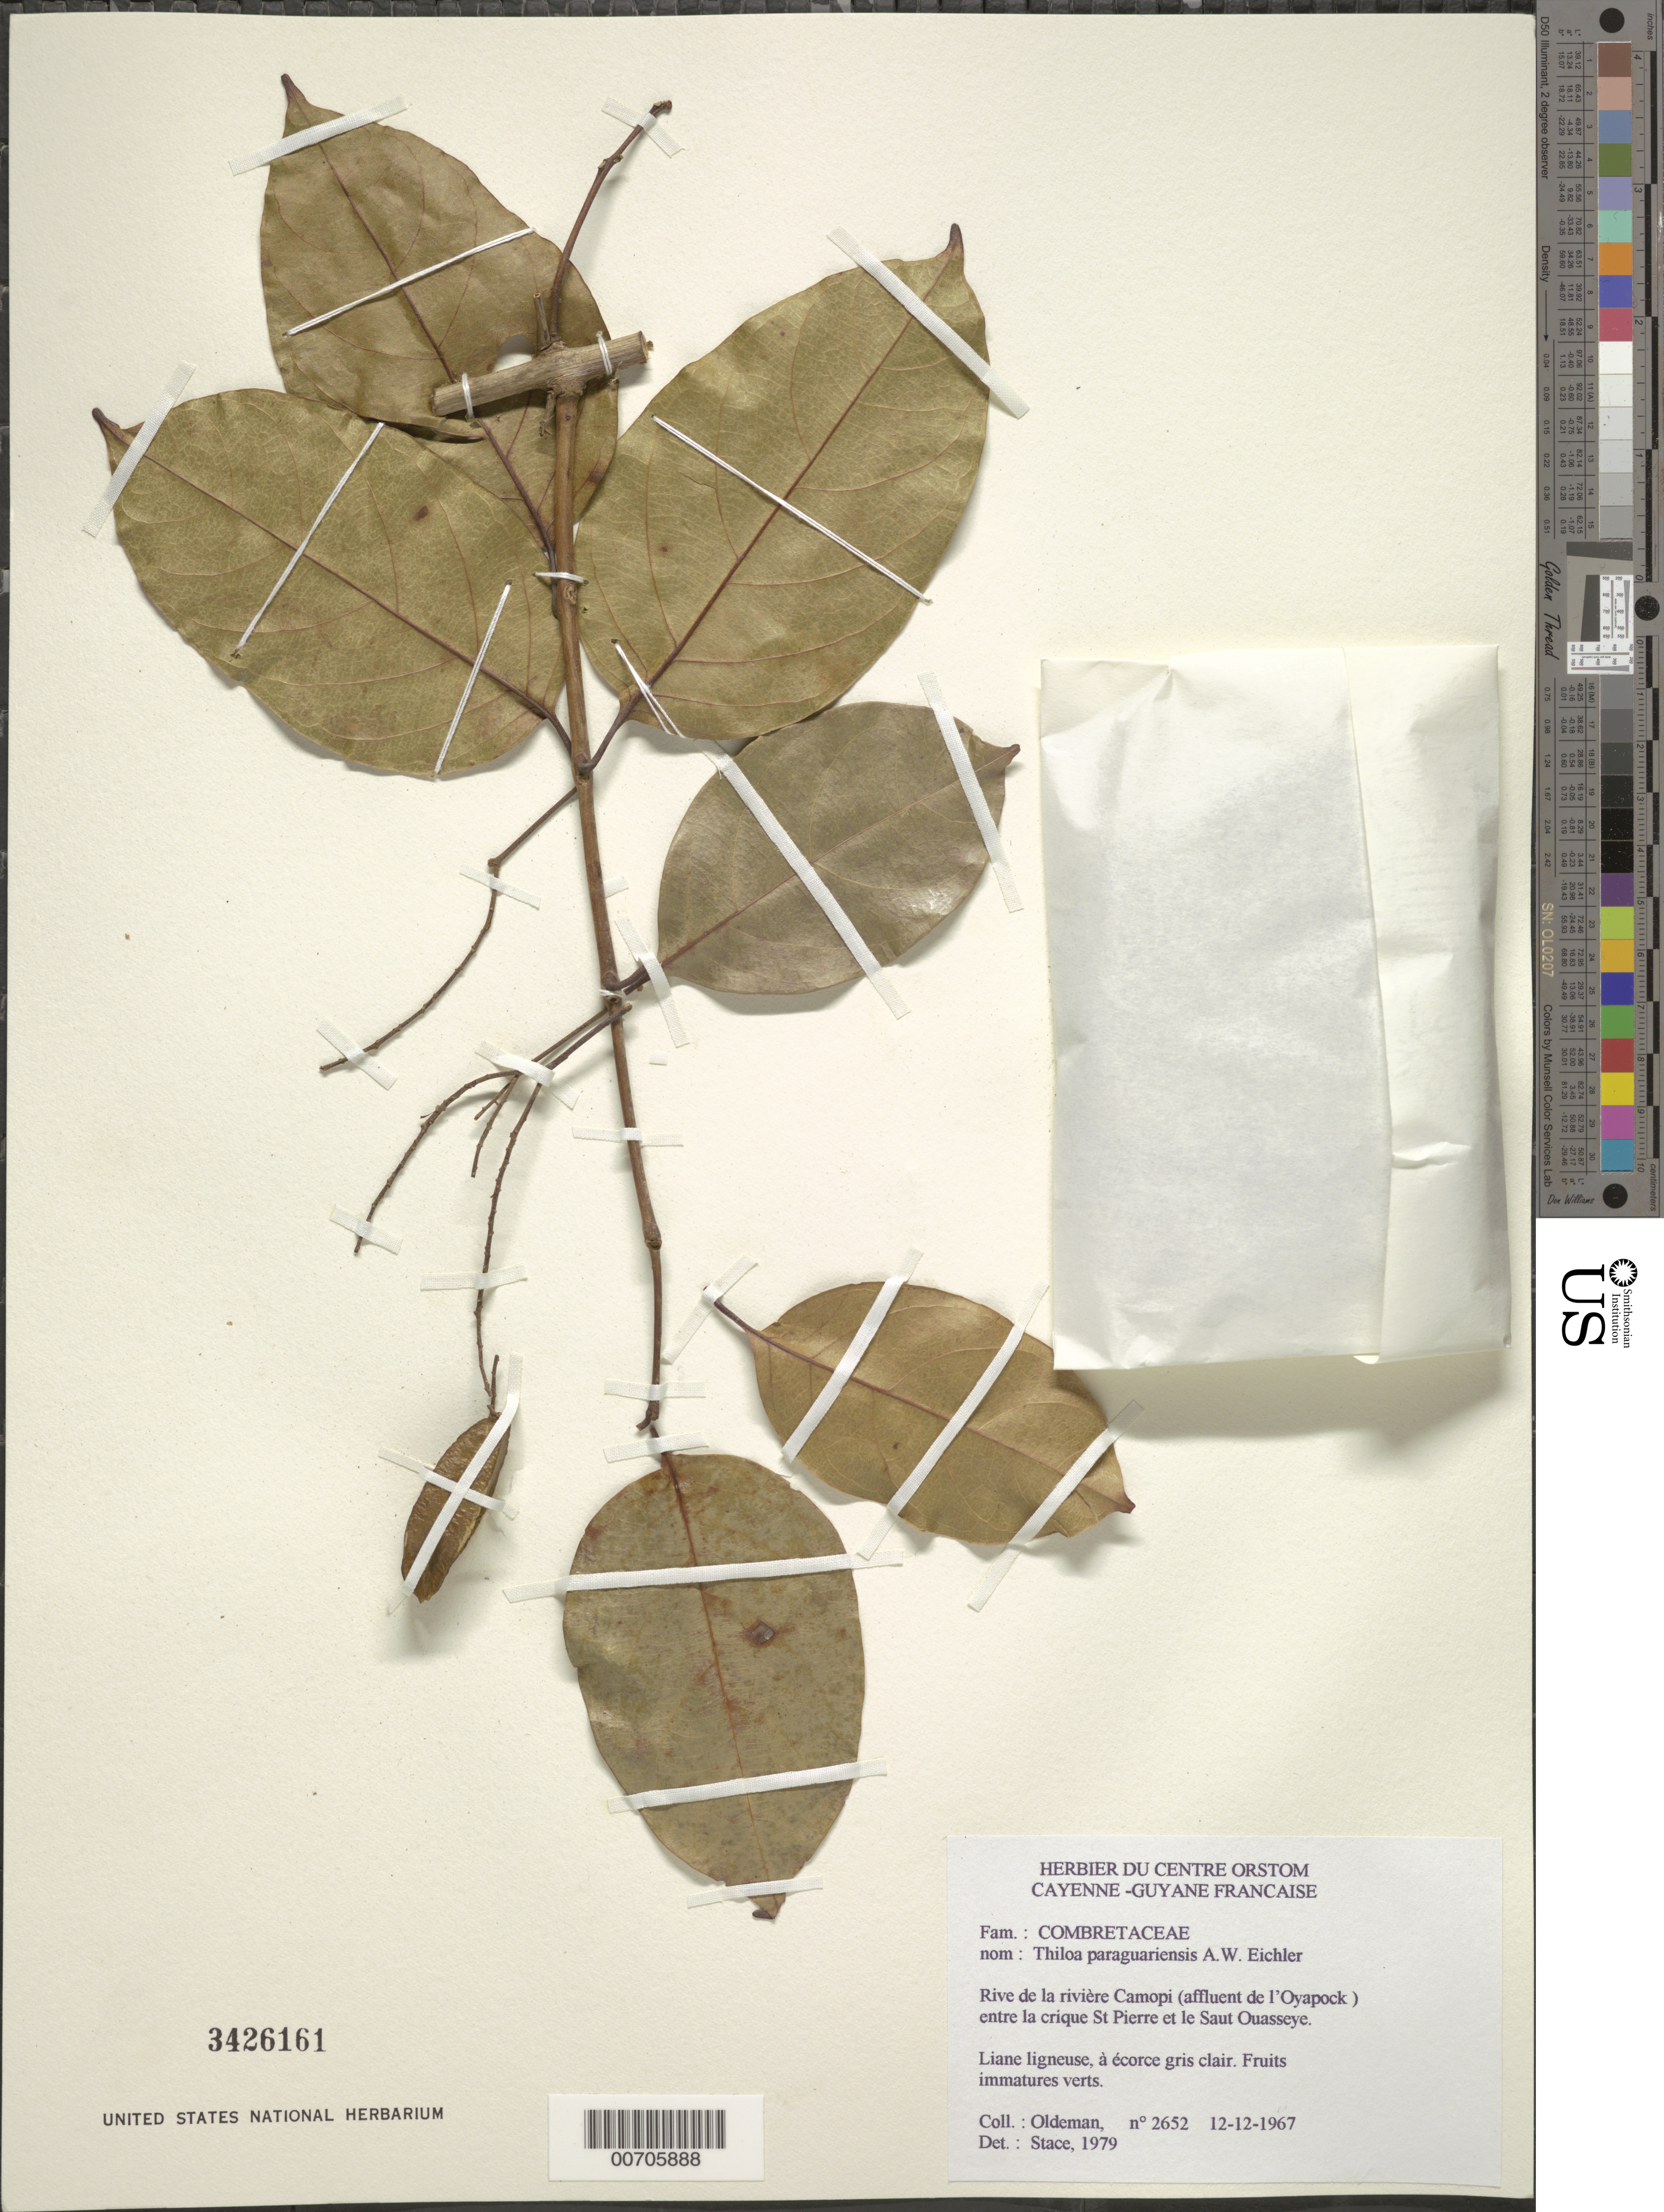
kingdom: Plantae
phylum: Tracheophyta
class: Magnoliopsida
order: Myrtales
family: Combretaceae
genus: Thiloa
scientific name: Thiloa paraguariensis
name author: Eichler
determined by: Stace, C. A.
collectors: R. Oldeman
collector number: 2652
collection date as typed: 12-Dec-67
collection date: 1967-12-12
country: French Guiana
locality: Rivière Camopi, betw. Crique St. Pierre & Saut Ouasseye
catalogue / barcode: US 3426161